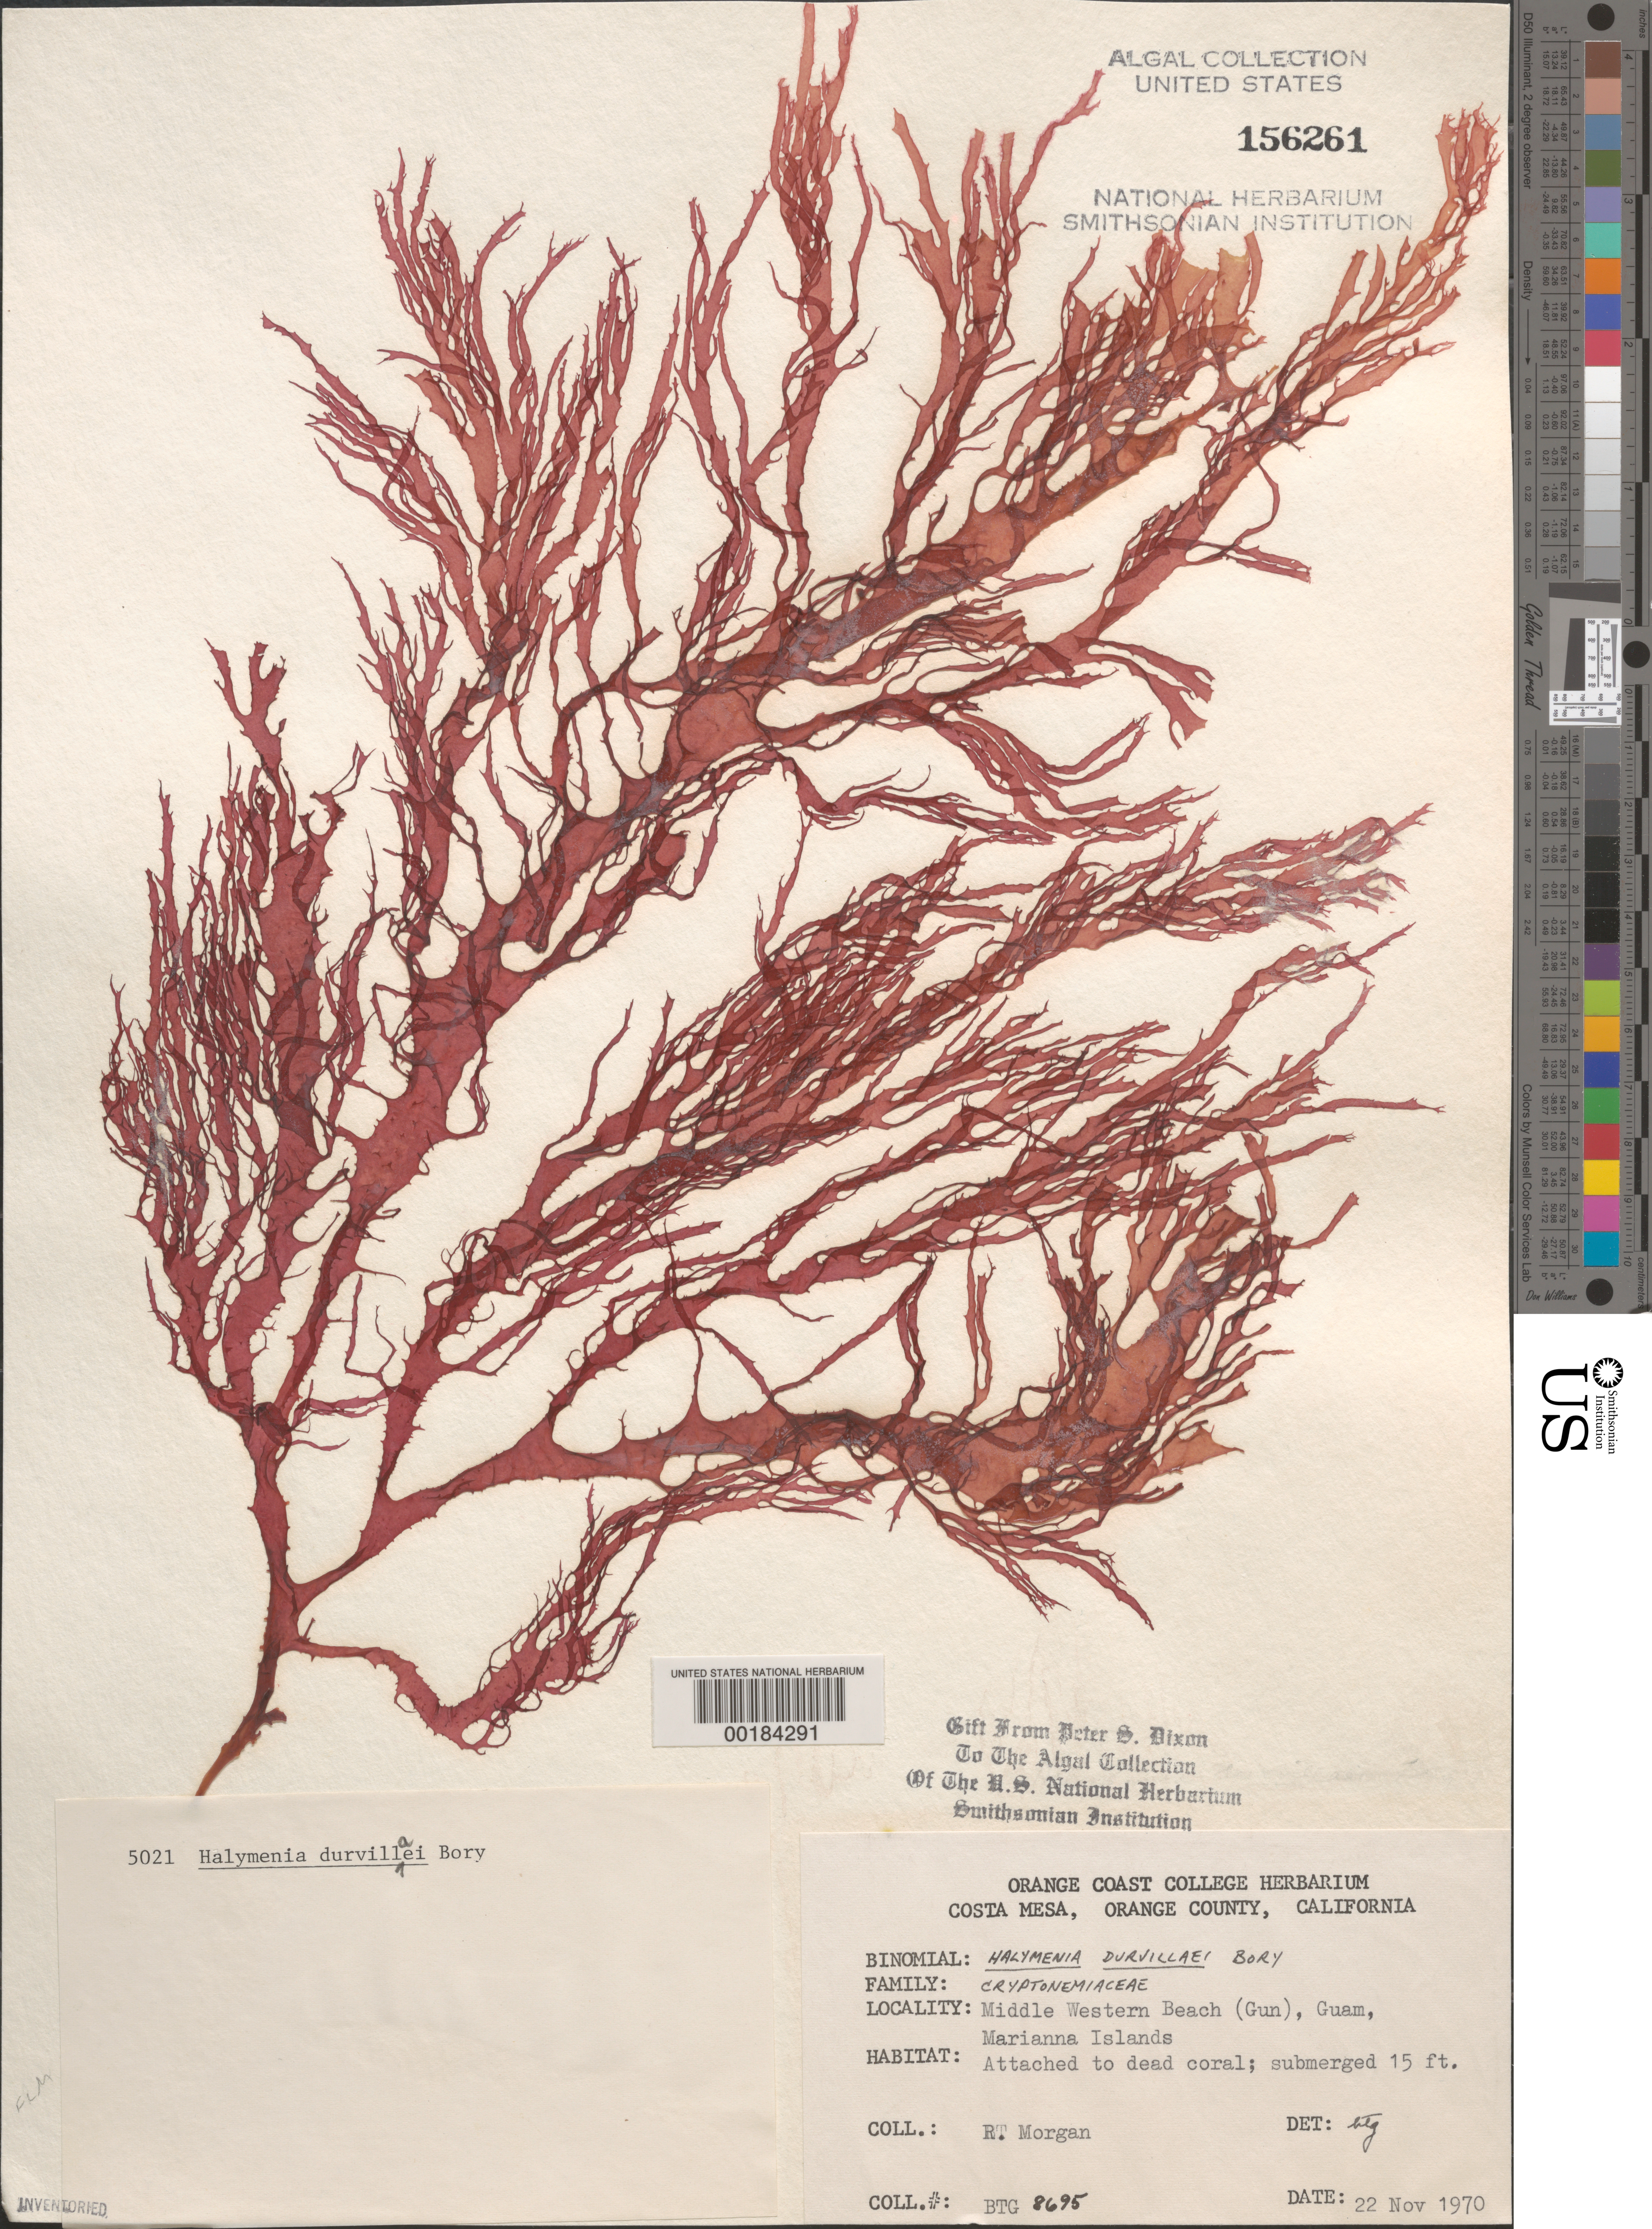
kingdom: Plantae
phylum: Rhodophyta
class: Florideophyceae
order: Halymeniales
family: Halymeniaceae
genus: Halymenia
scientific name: Halymenia durvillaei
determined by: Gittins, B. T.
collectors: R. Morgan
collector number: BTG 8695 & PSD 5021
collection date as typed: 22 Nov 1970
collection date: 1970-11-22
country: Guam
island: Guam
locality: Middle western beach (Gun)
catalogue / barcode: US 156261